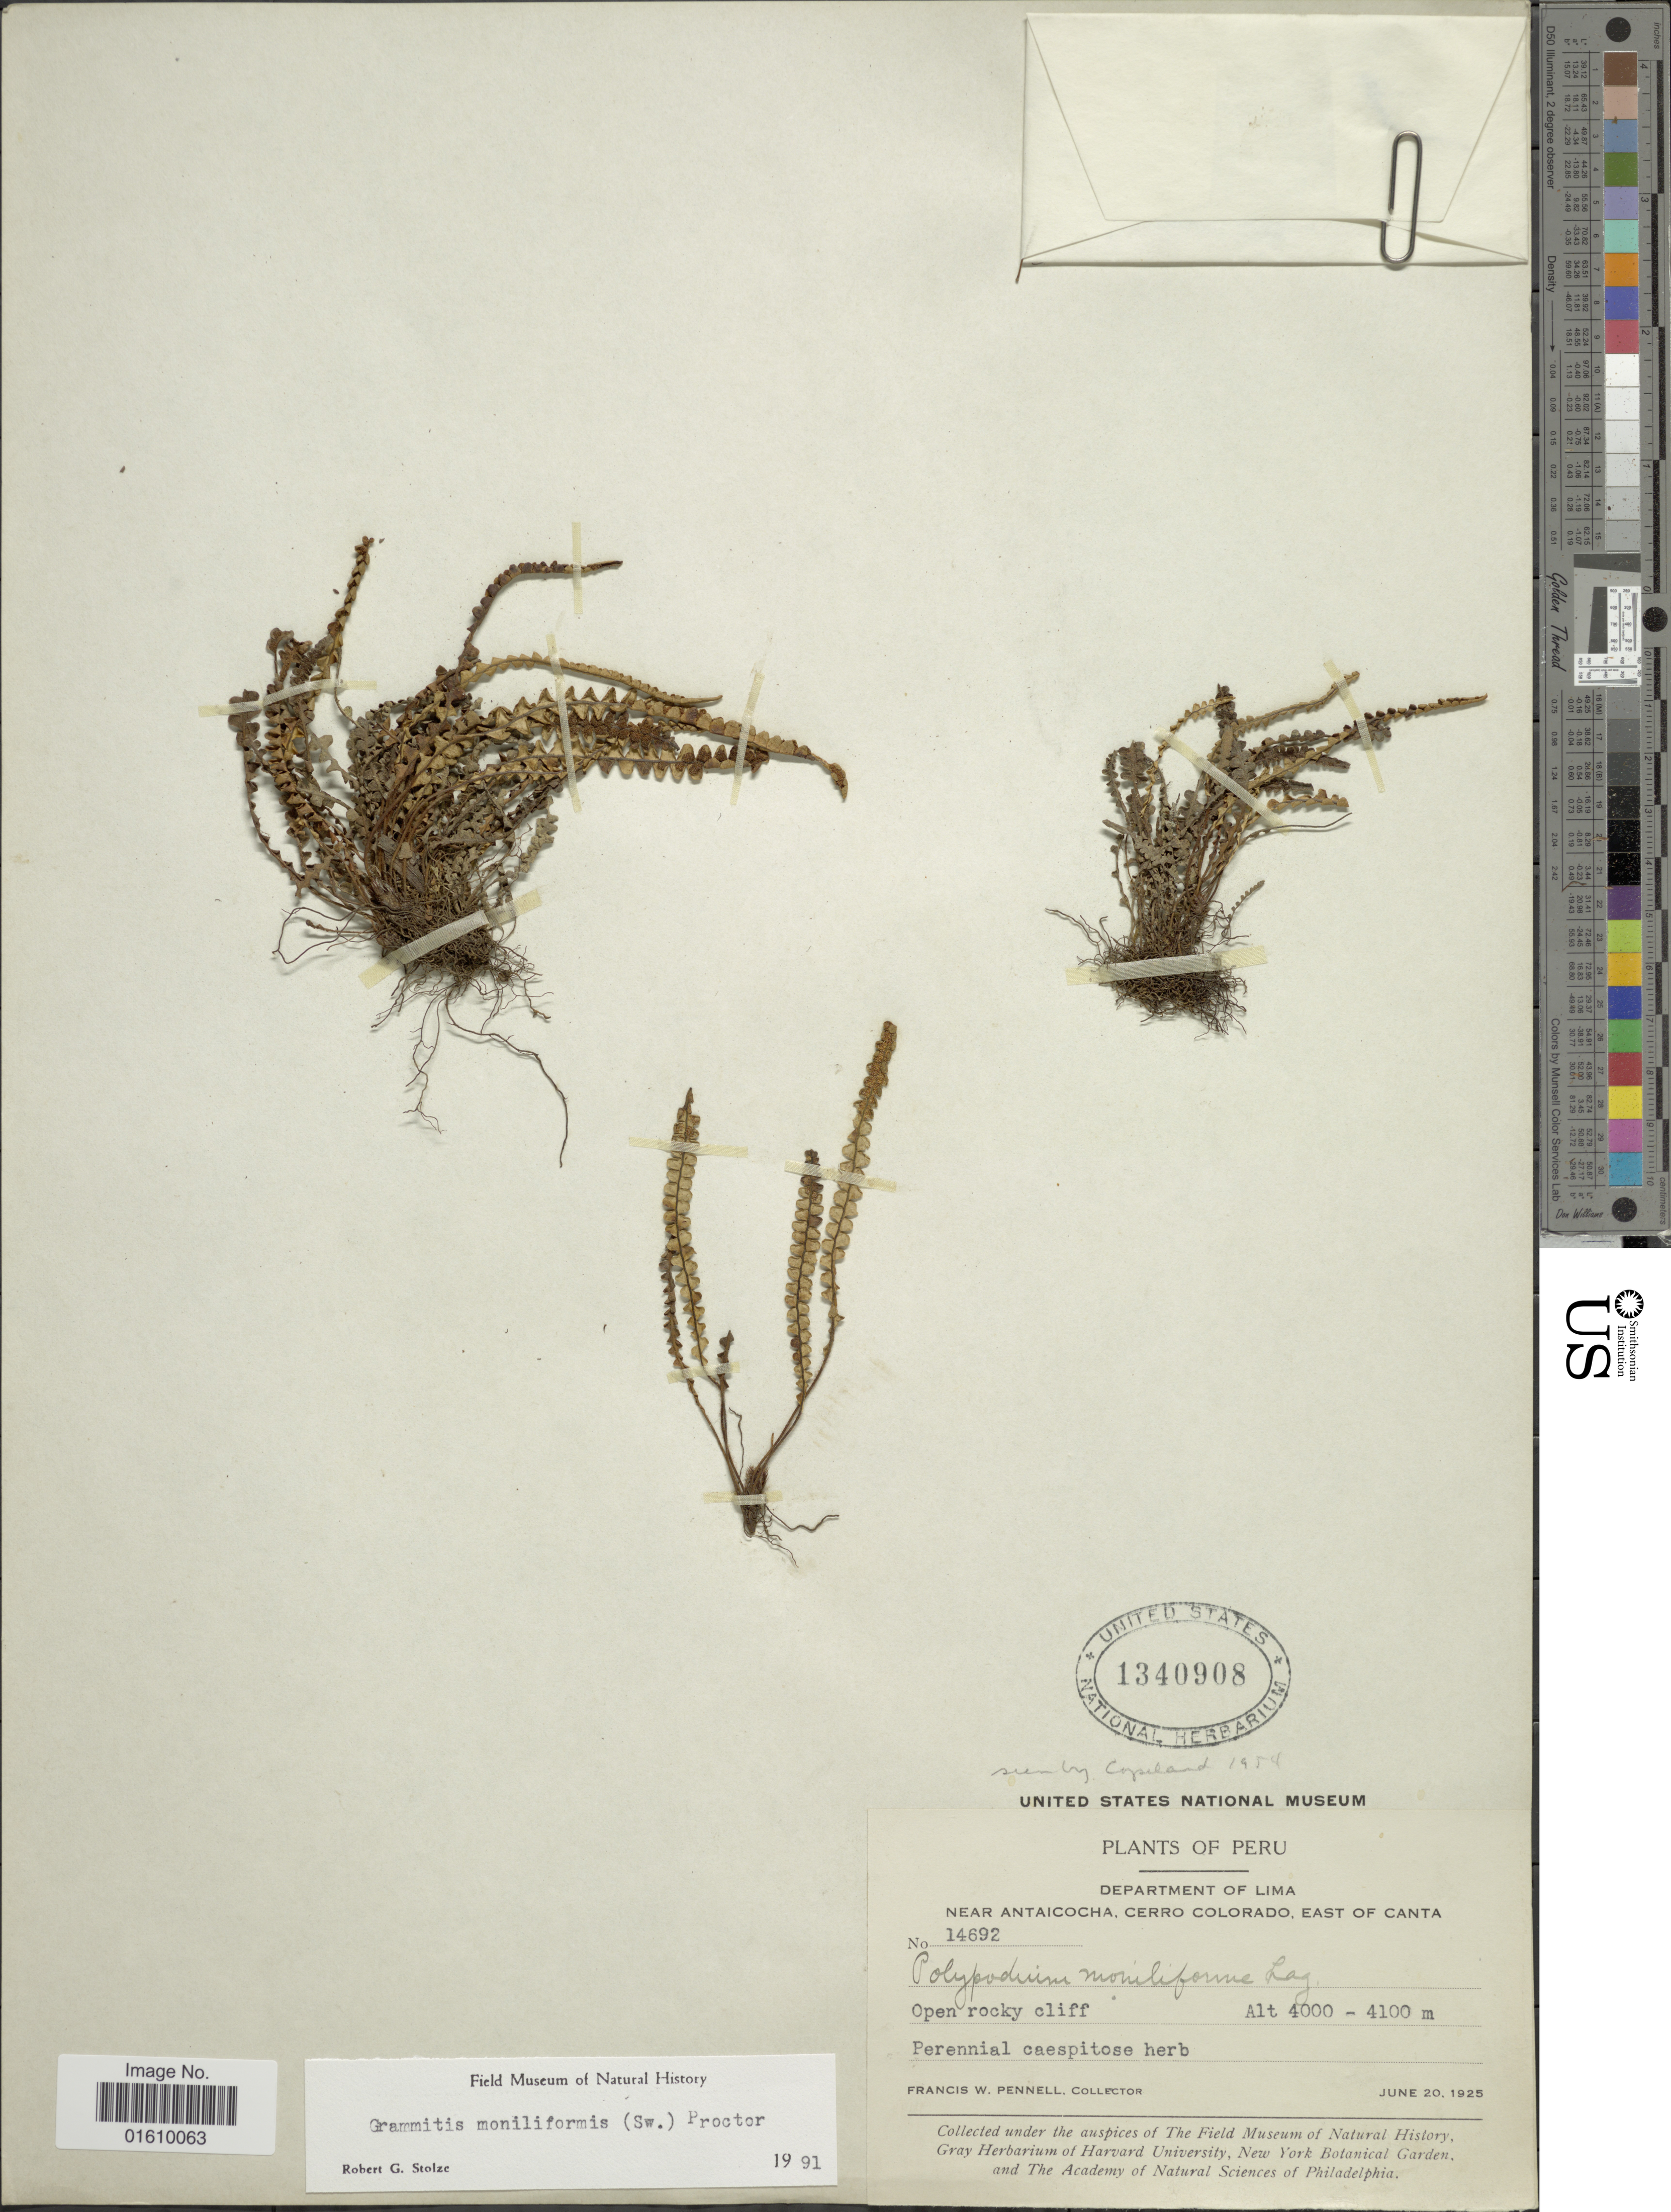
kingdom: Plantae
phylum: Tracheophyta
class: Polypodiopsida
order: Polypodiales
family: Polypodiaceae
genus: Melpomene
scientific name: Melpomene moniliformis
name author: (Lag. ex Sw.) A.R. Sm. & R.C. Moran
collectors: F. W. Pennell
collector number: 14692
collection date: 1925-06-20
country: Peru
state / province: Lima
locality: Departement of Lima, near Antaicocham,Cerro Colorado, east of Canta, open rocky Cliff.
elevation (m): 4000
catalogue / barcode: US 1340908